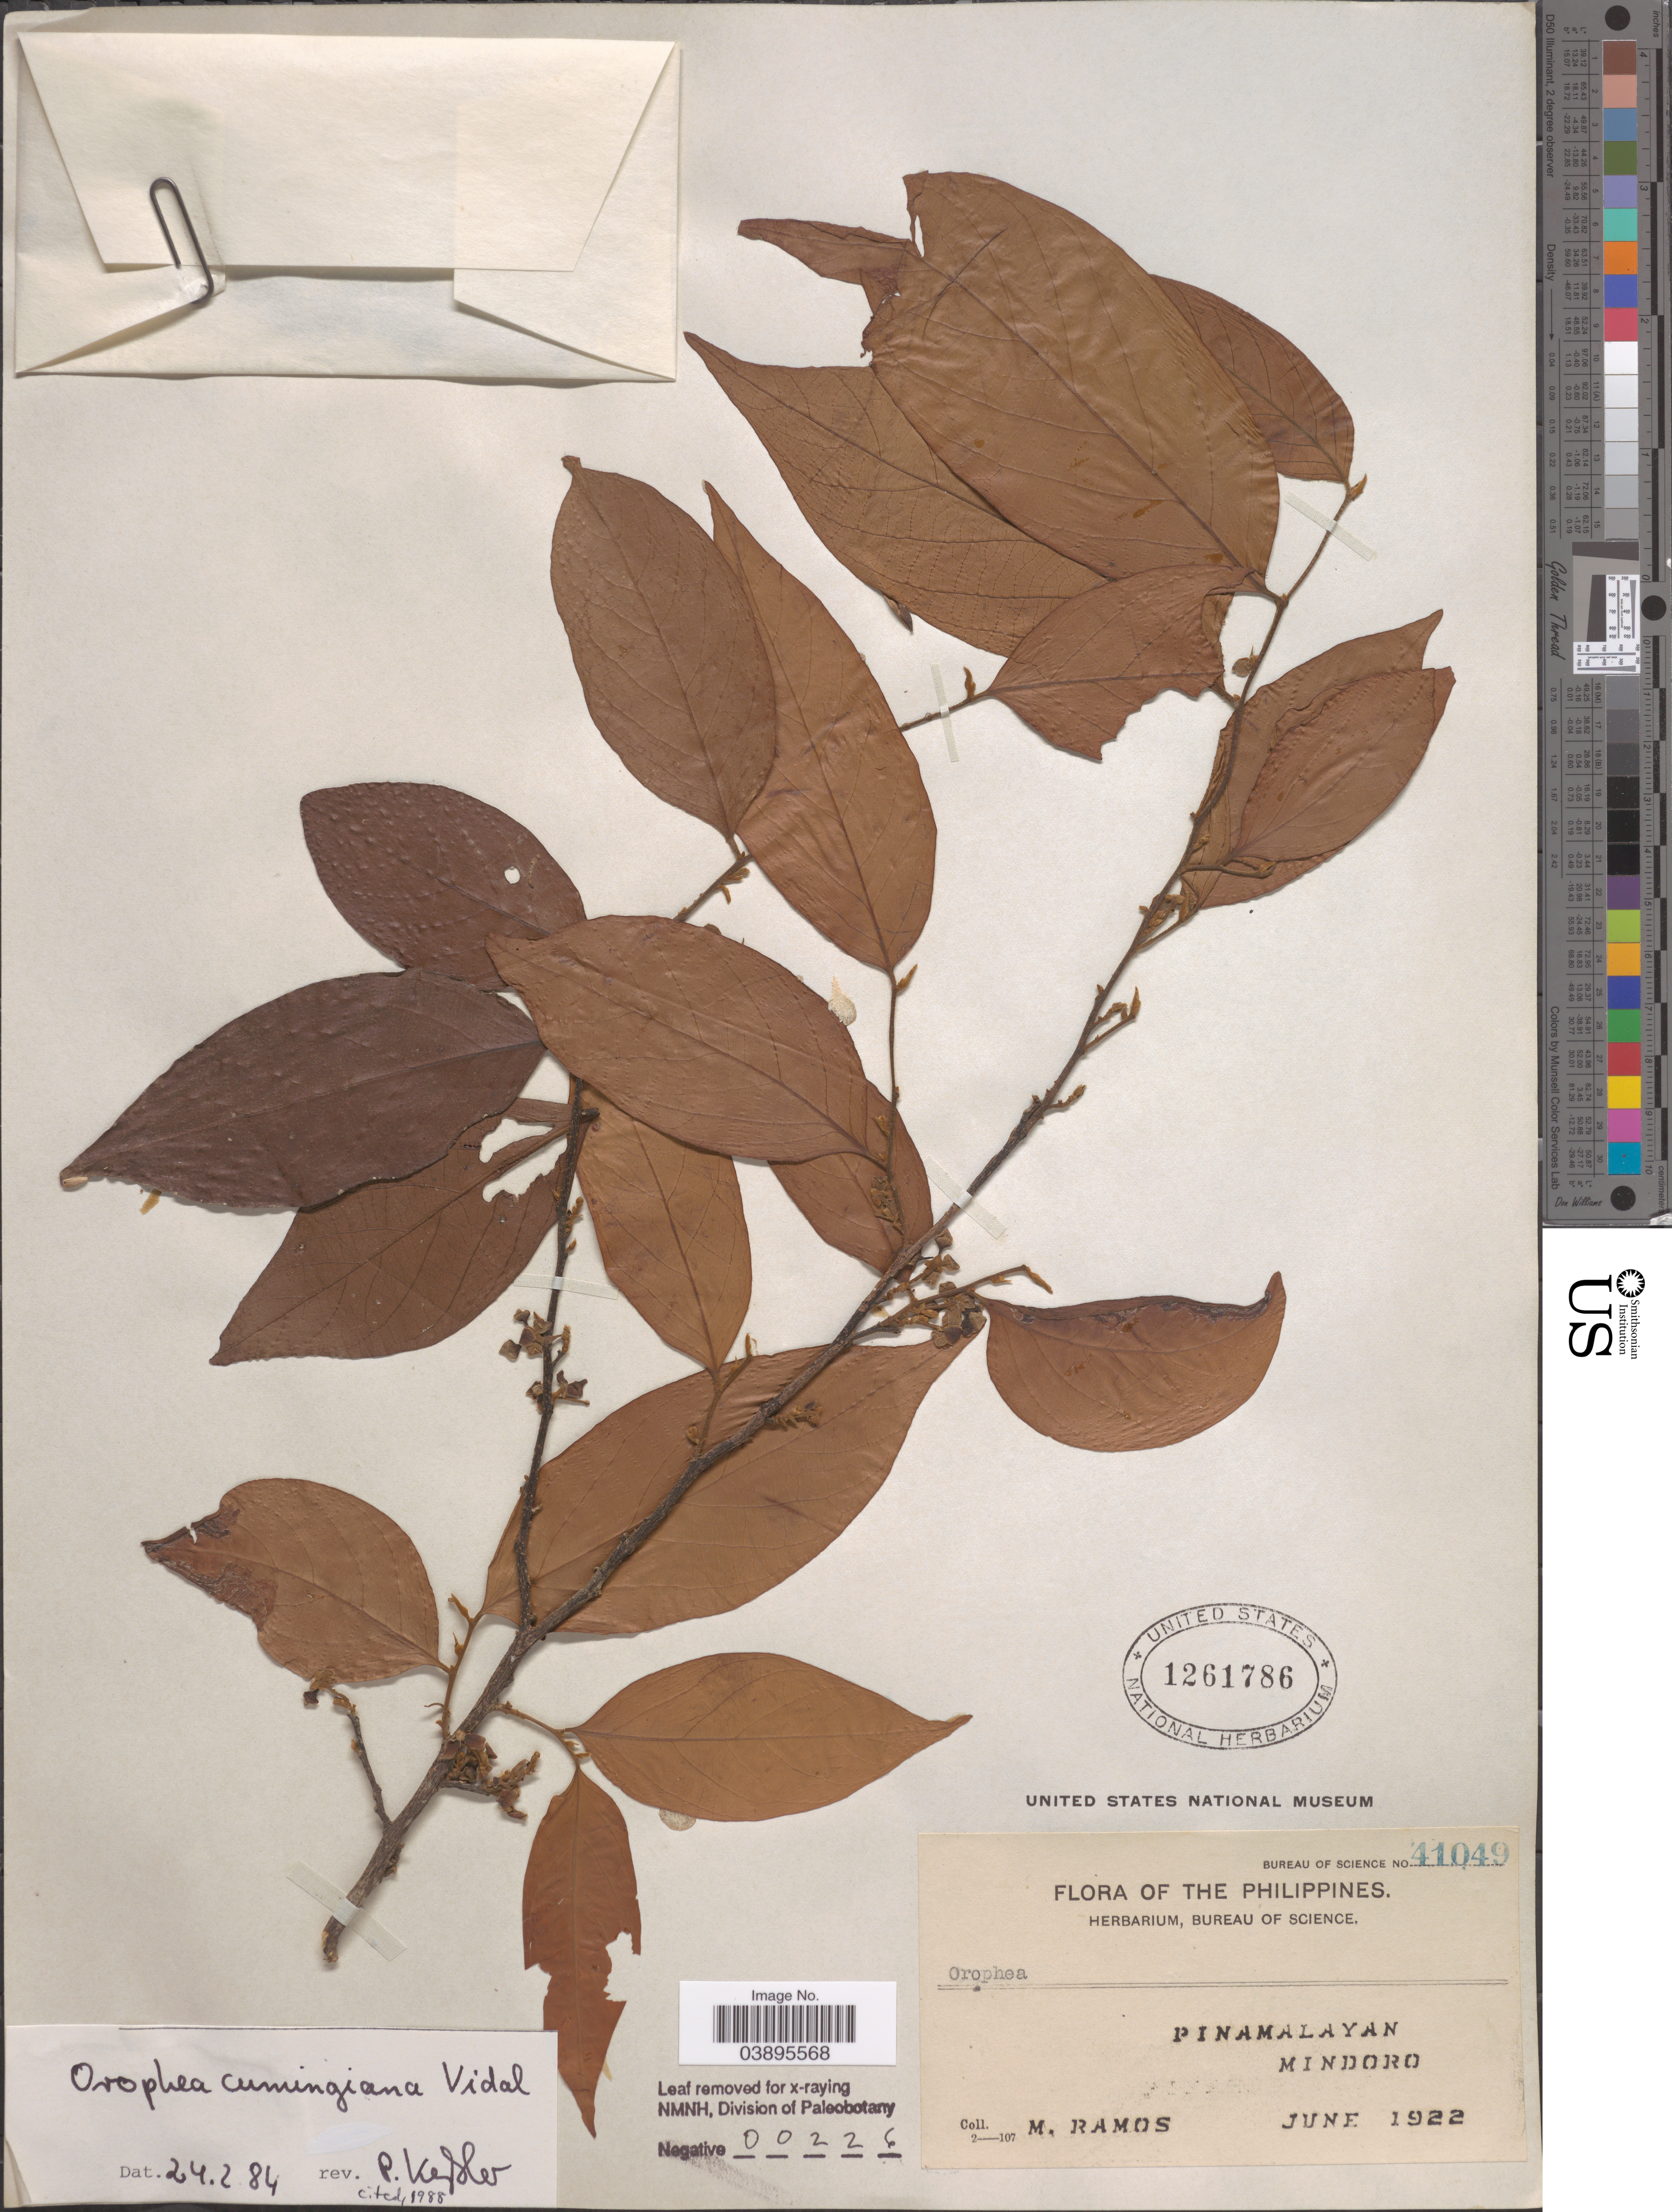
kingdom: Plantae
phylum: Tracheophyta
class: Magnoliopsida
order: Magnoliales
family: Annonaceae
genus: Orophea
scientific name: Orophea cumingiana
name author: S. Vidal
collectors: M. Ramos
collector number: Bureau of Science 41049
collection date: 1922-06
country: Philippines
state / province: Mimaropa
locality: Pinamalayan, Mindoro.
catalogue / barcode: US 1261786